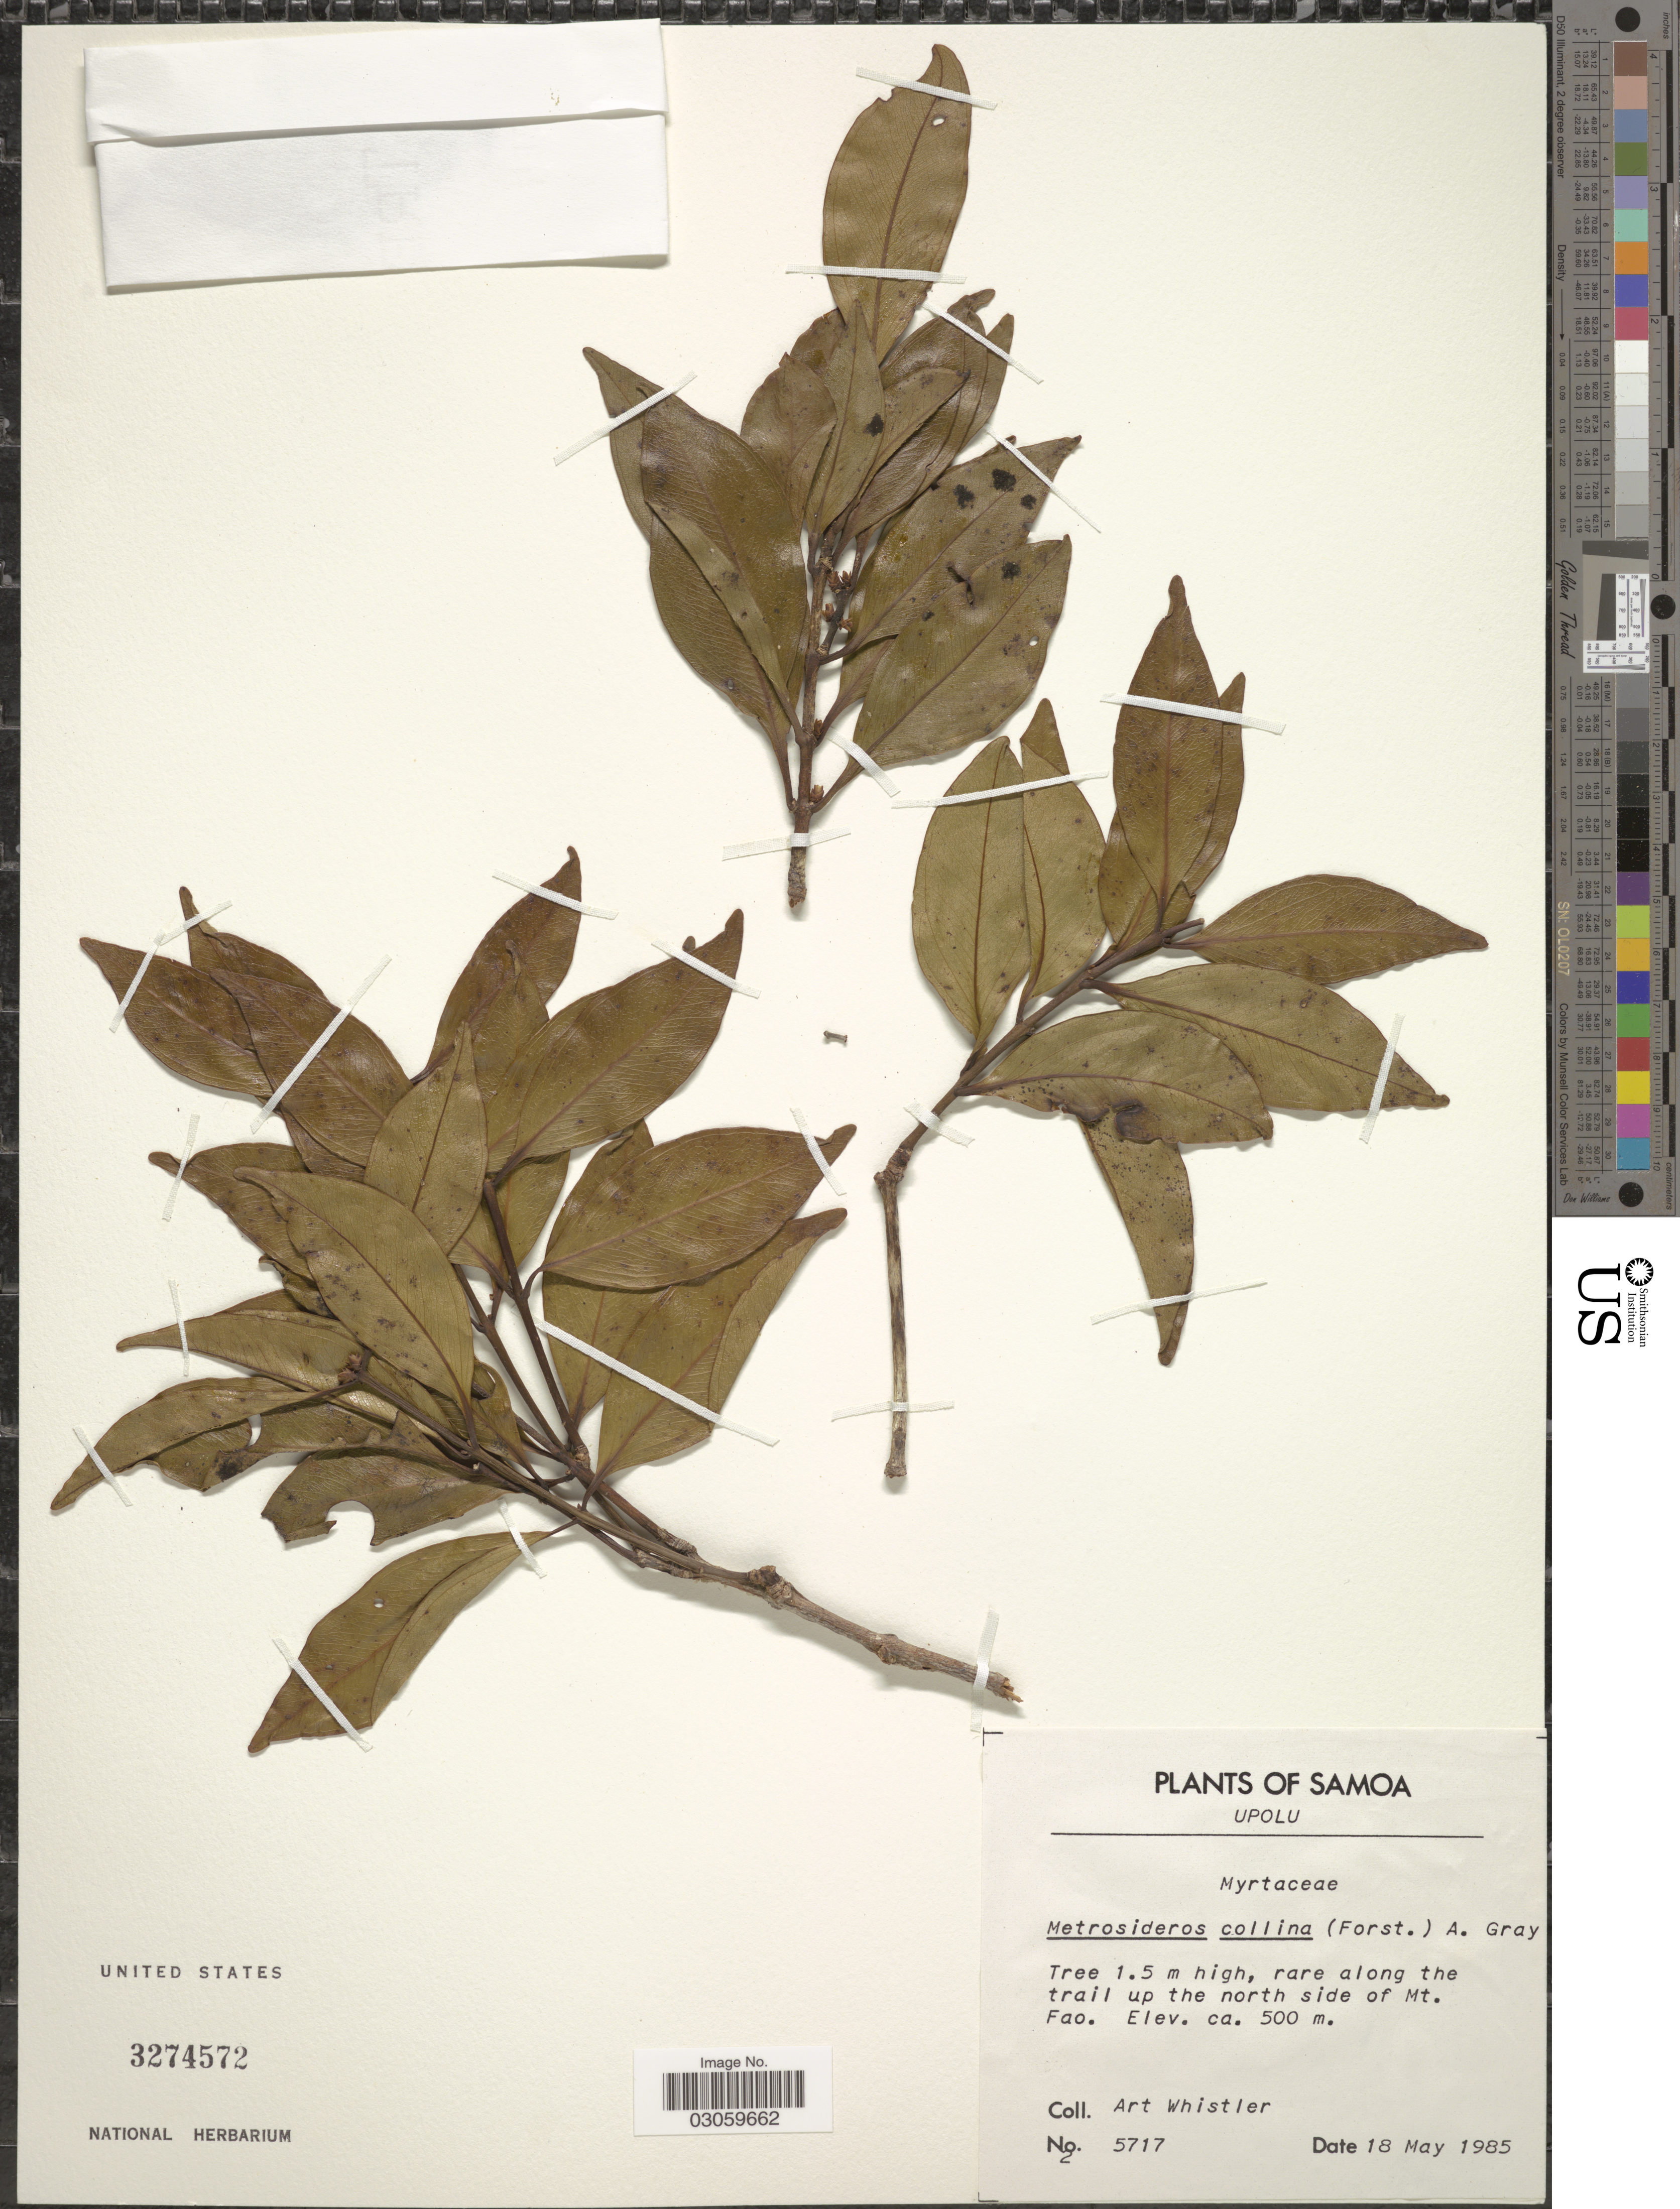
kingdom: Plantae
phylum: Tracheophyta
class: Magnoliopsida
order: Myrtales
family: Myrtaceae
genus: Metrosideros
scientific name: Metrosideros collina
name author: (J.R. Forst. & G. Forst.) A. Gray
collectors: A. Whistler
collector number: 5717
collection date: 1985-05-18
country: Samoa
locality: Samoa. Upolu. Rare along the trail up the north side of Mt. Fao.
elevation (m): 500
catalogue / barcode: US 3274572